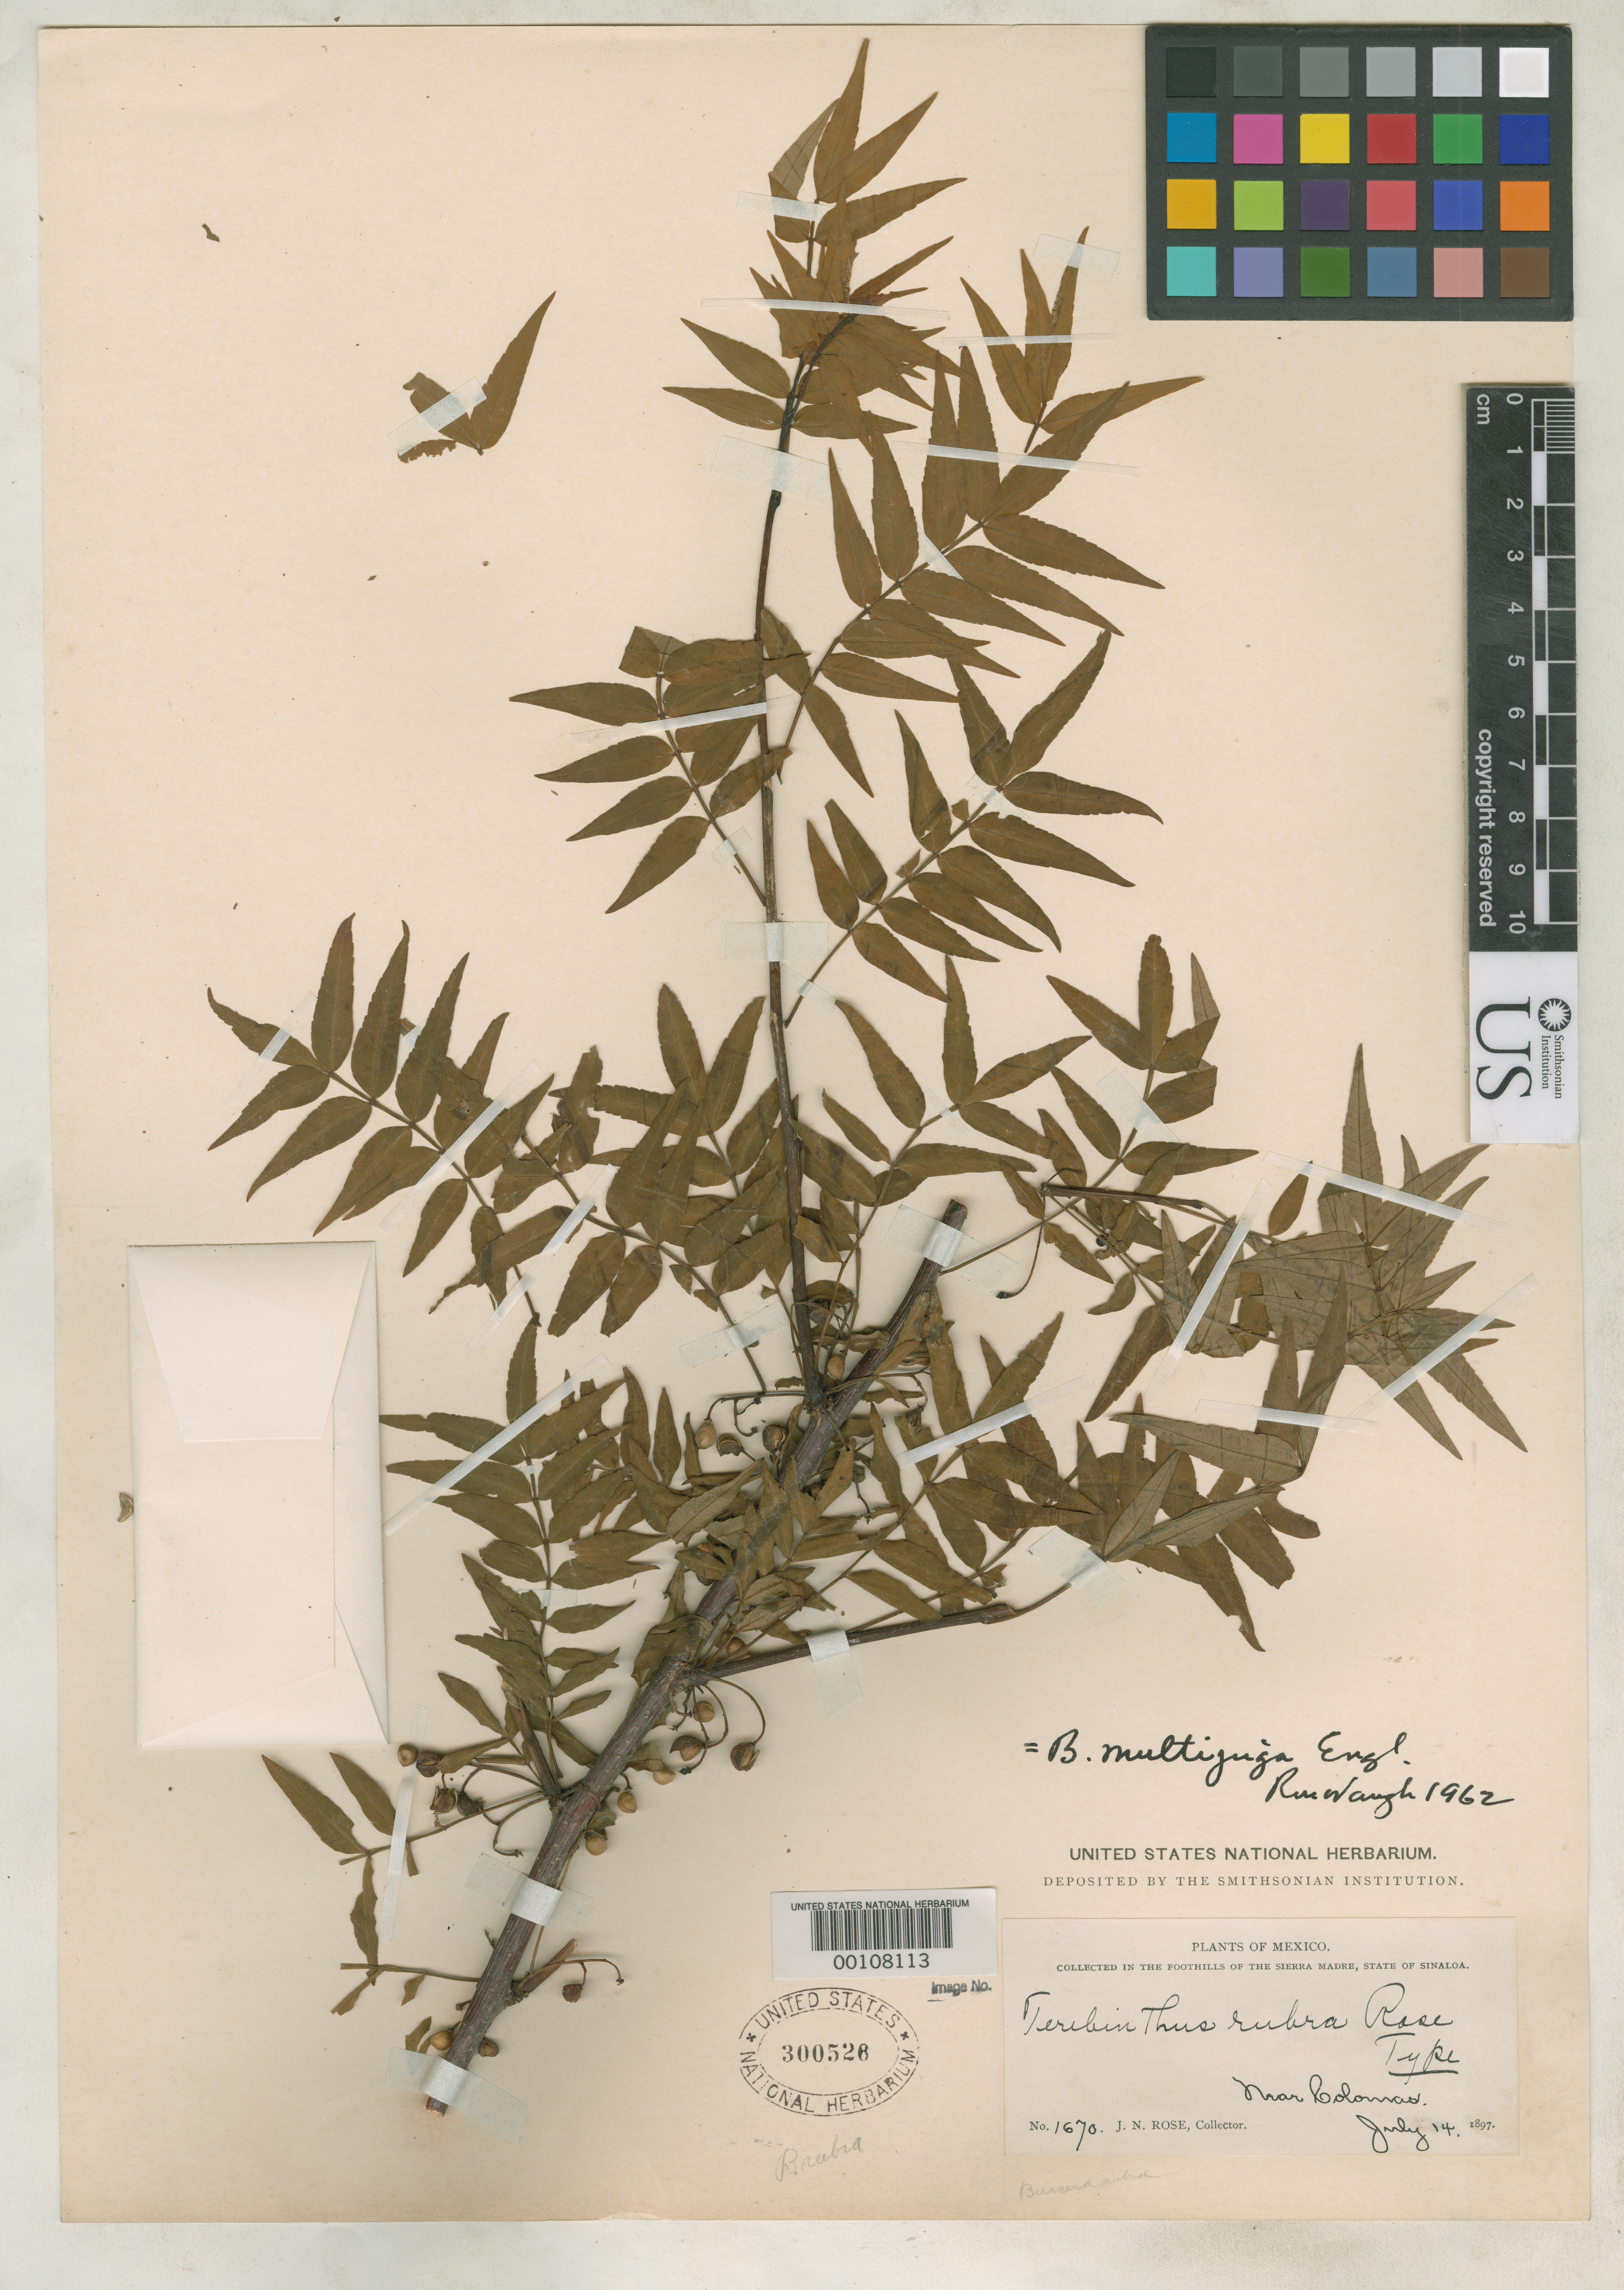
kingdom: Plantae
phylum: Tracheophyta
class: Magnoliopsida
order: Sapindales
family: Burseraceae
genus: Terebinthus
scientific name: Terebinthus rubra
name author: Rose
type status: Holotype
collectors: J. N. Rose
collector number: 1670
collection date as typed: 14 Jul 1897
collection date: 1897-07-14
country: Mexico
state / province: Sinaloa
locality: Near Colomas, in the foothills of the Sierra Madre.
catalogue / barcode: US 300526